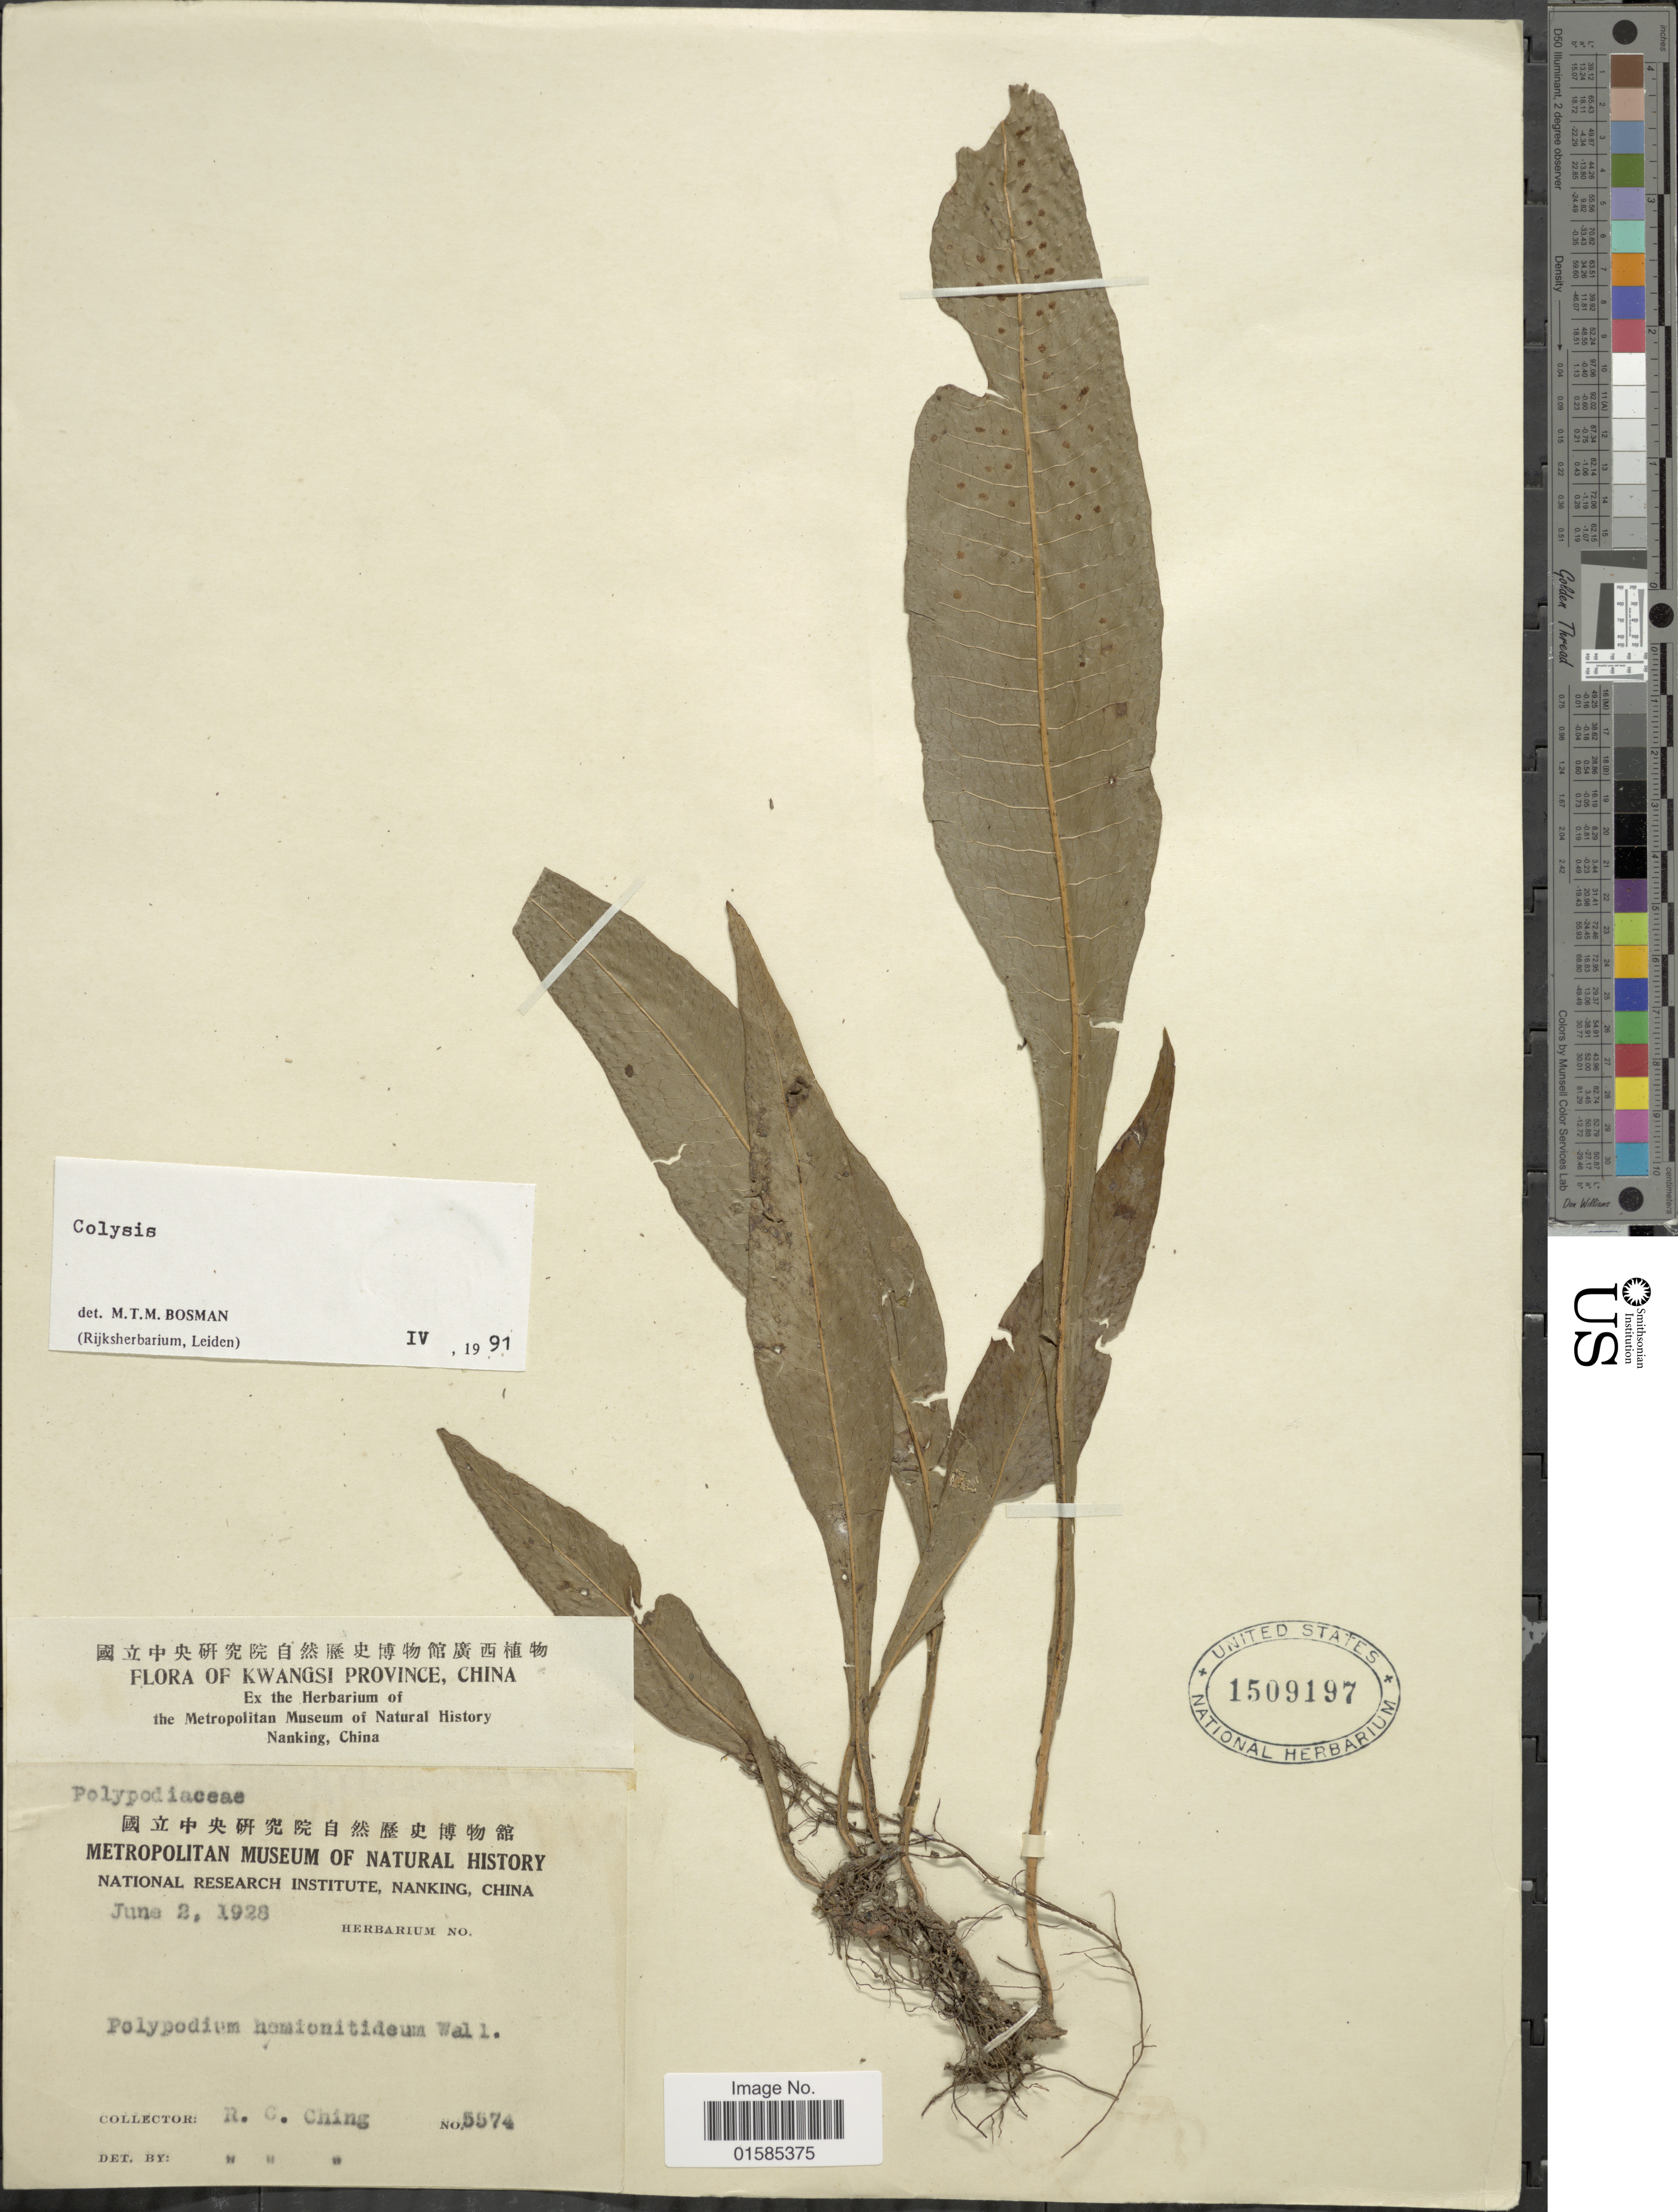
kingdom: Plantae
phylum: Tracheophyta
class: Polypodiopsida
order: Polypodiales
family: Polypodiaceae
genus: Leptochilus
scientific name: Leptochilus hemionitideus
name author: (C. Presl) Noot.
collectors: R. C. Ching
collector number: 5574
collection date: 1928-06-02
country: China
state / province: Guangxi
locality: Kwangsi Province, China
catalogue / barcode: US 1509197